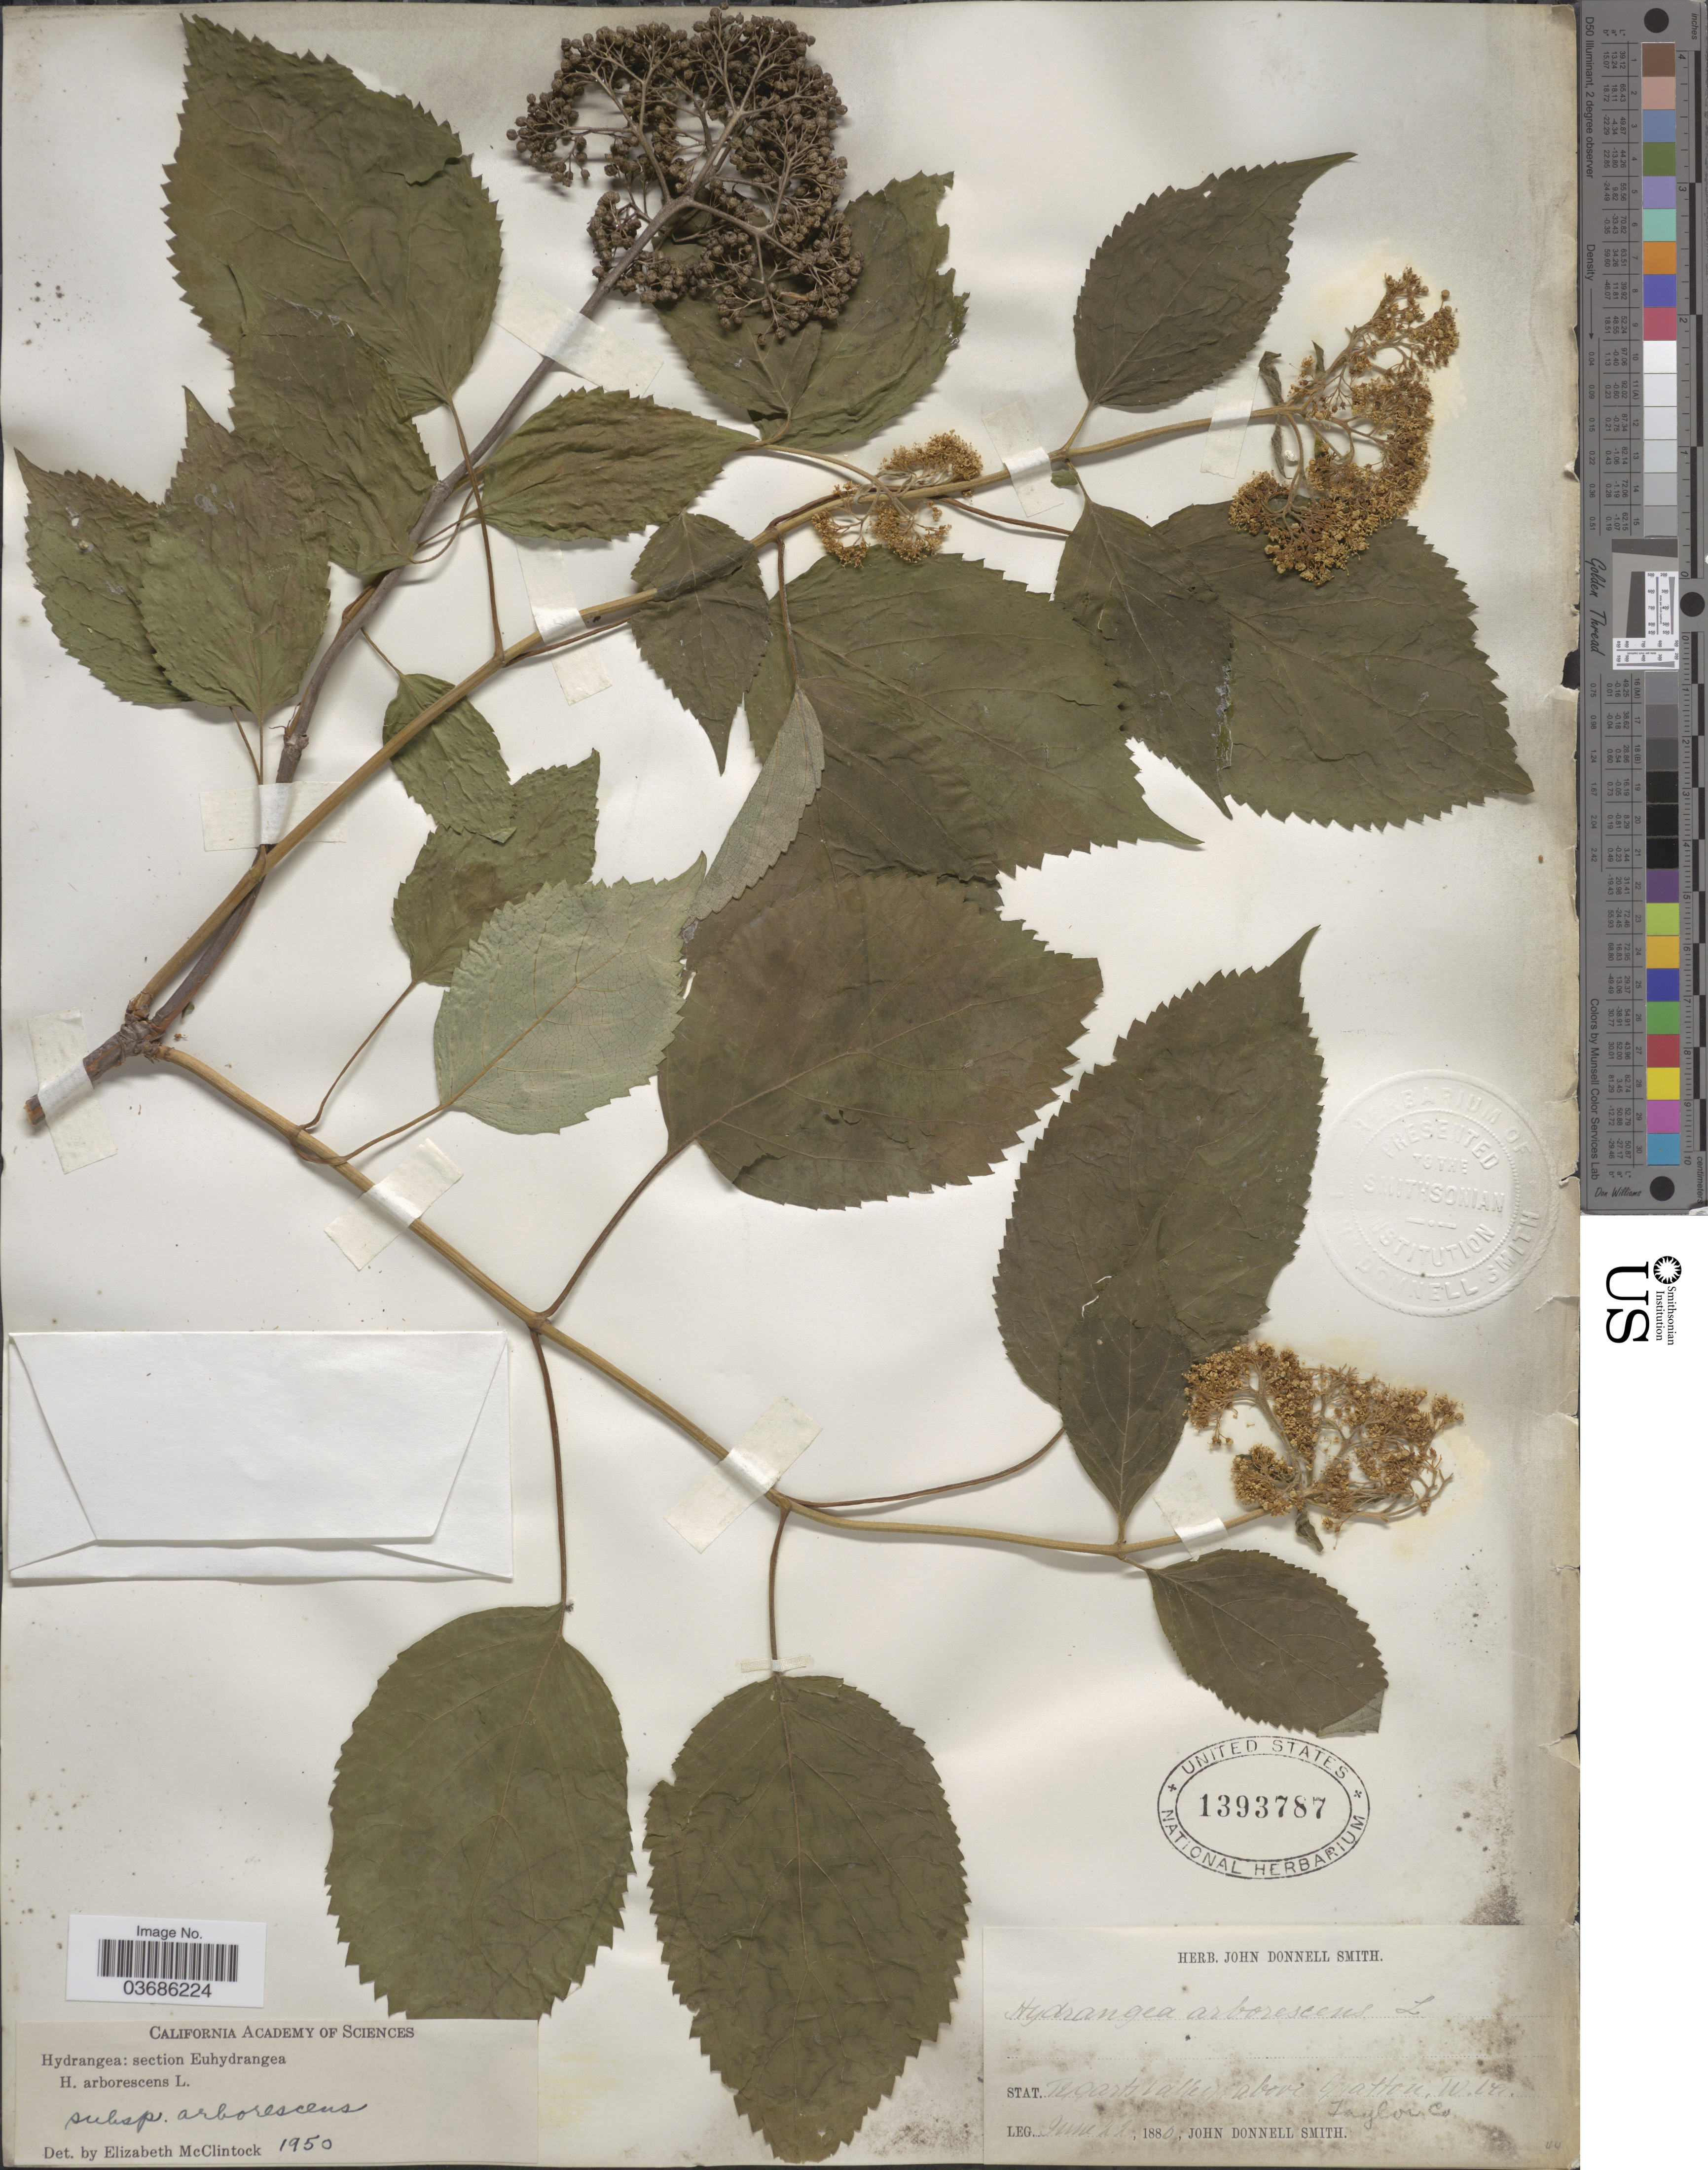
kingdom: Plantae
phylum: Tracheophyta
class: Magnoliopsida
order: Cornales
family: Hydrangeaceae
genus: Hydrangea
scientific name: Hydrangea arborescens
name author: L.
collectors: J. Donnell Smith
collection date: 1880-06-22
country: United States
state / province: West Virginia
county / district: Taylor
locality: Stat. Tygarts Valley above Gratton, Taylor Co.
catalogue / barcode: US 1393787